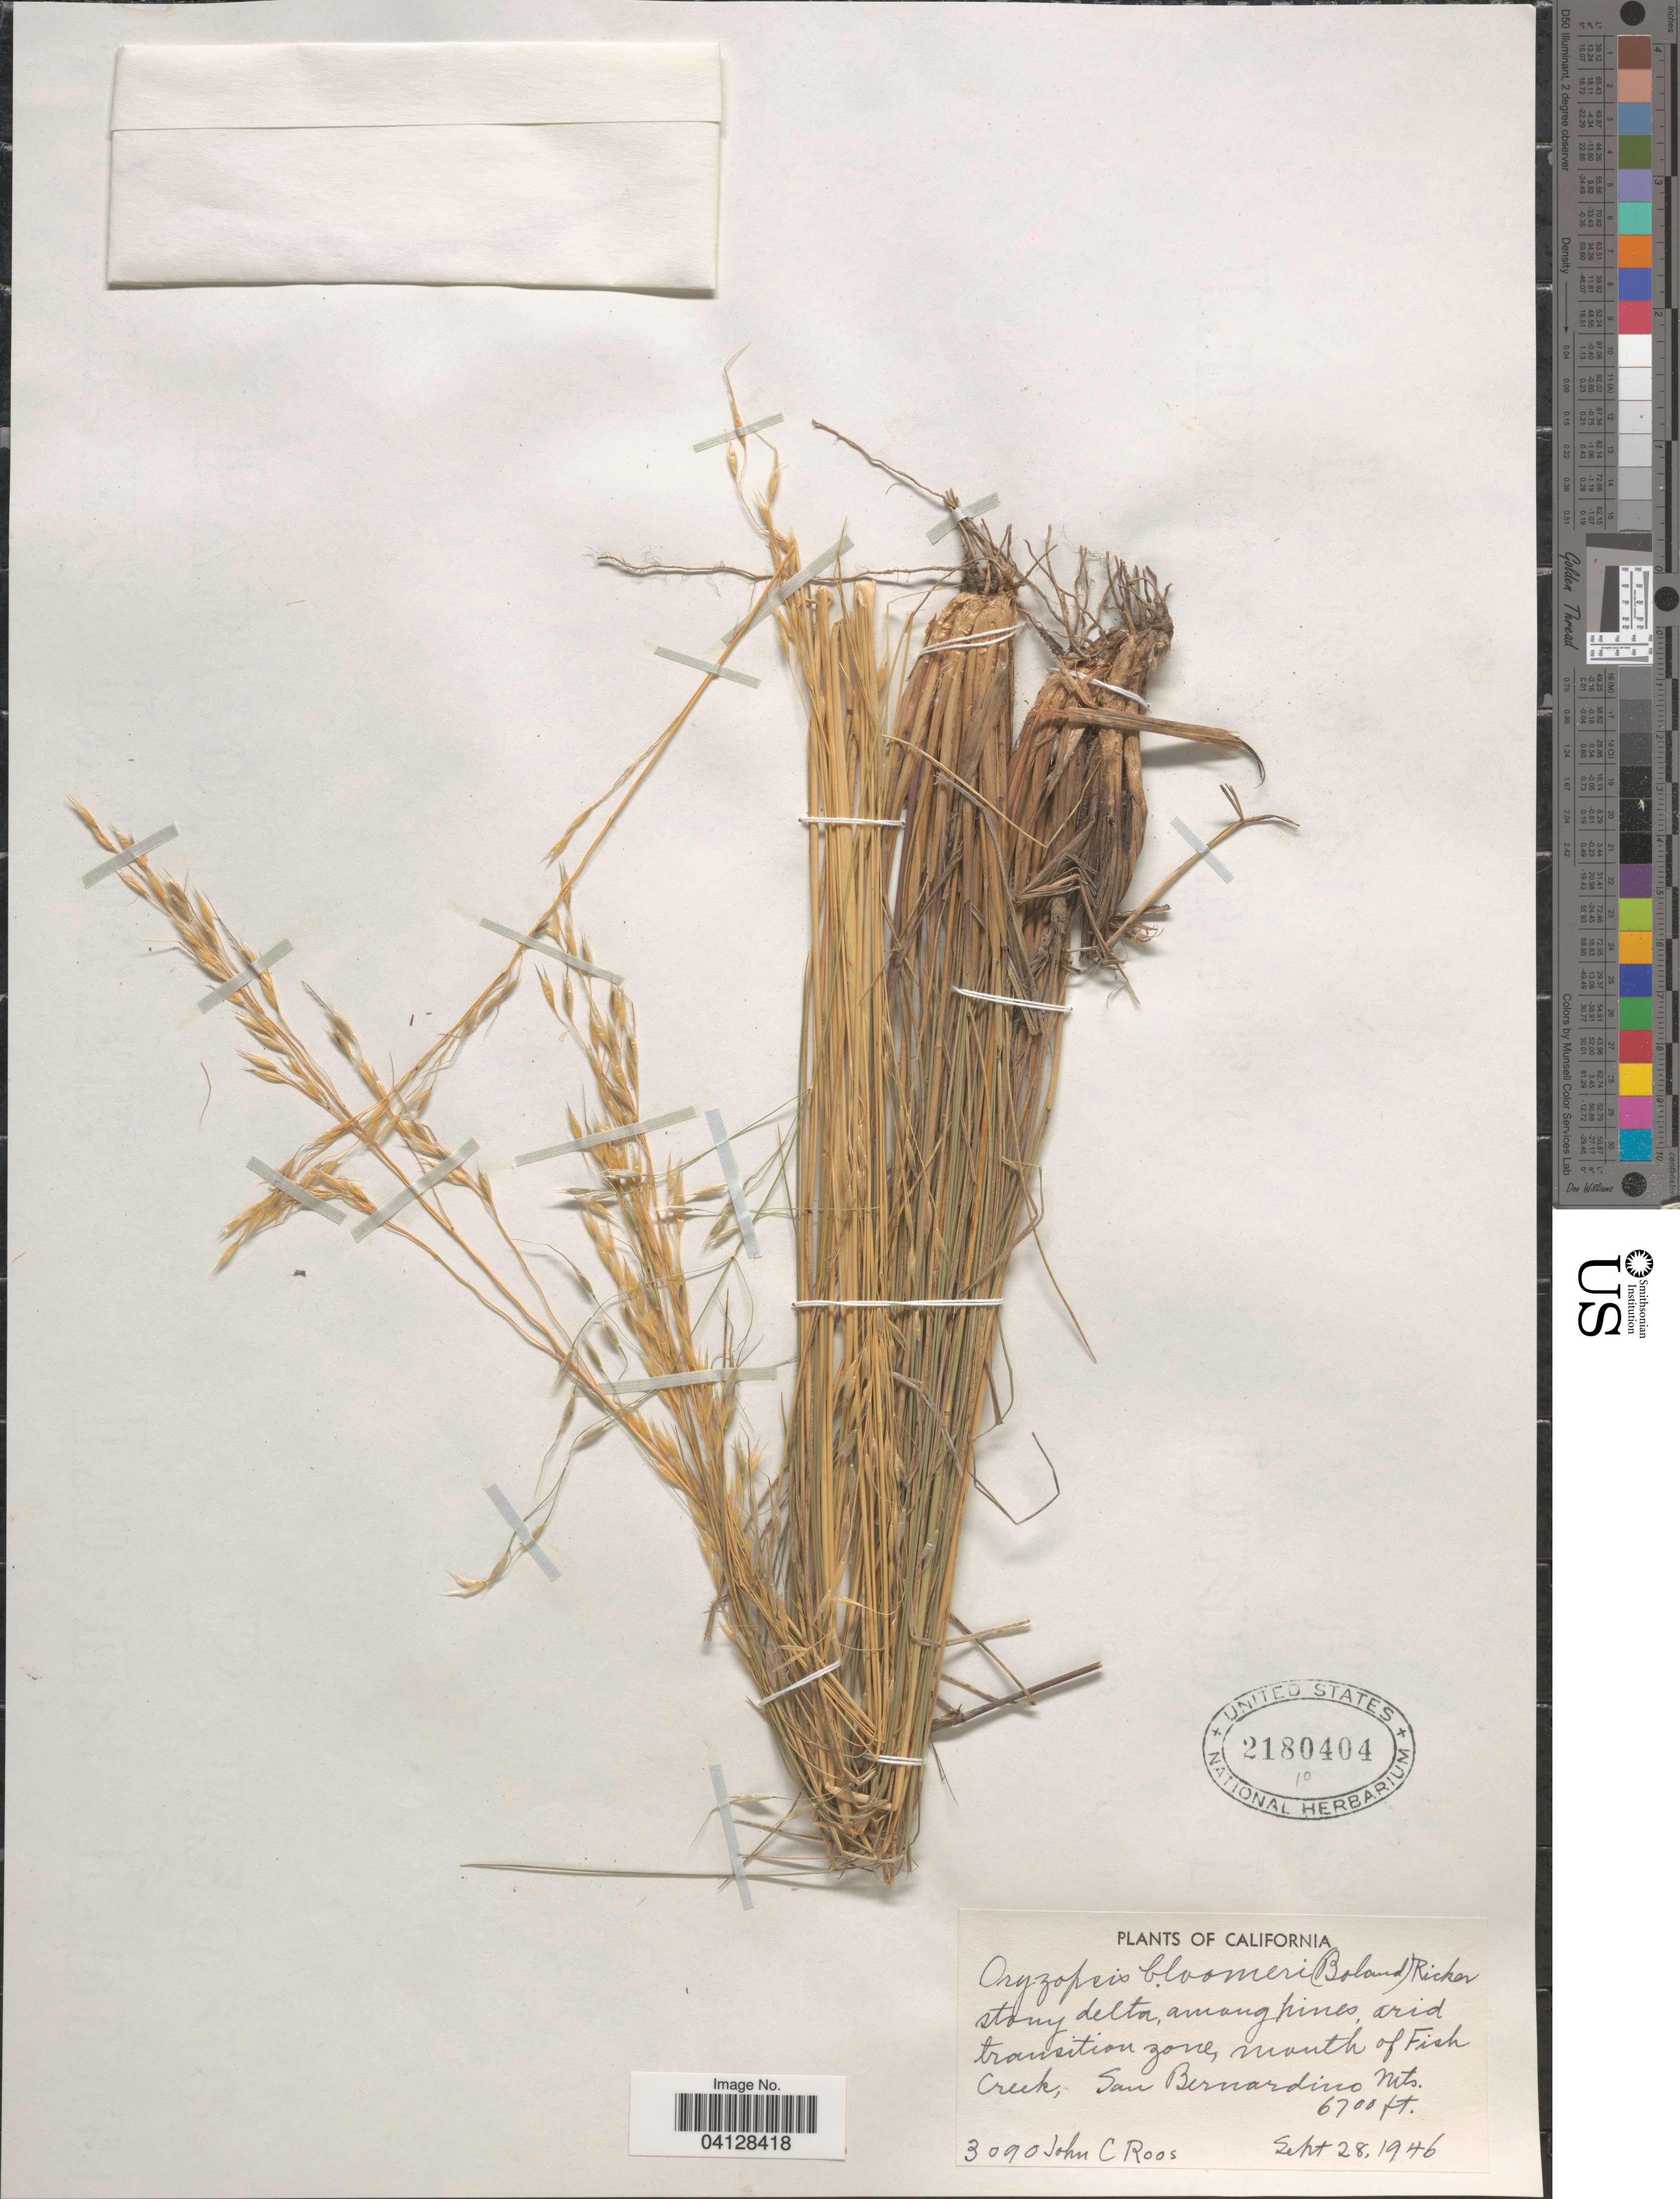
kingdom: Plantae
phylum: Tracheophyta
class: Liliopsida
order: Poales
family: Poaceae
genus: Oryzopsis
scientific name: Oryzopsis bloomeri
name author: (Bol.) Ricker ex Piper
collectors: J. C. Roos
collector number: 3090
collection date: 1946-09-28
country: United States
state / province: California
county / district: San Bernardino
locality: Arid transition zone, mouth of Fish Creek, San Bernardino Mts.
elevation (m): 2042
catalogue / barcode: US 2180404